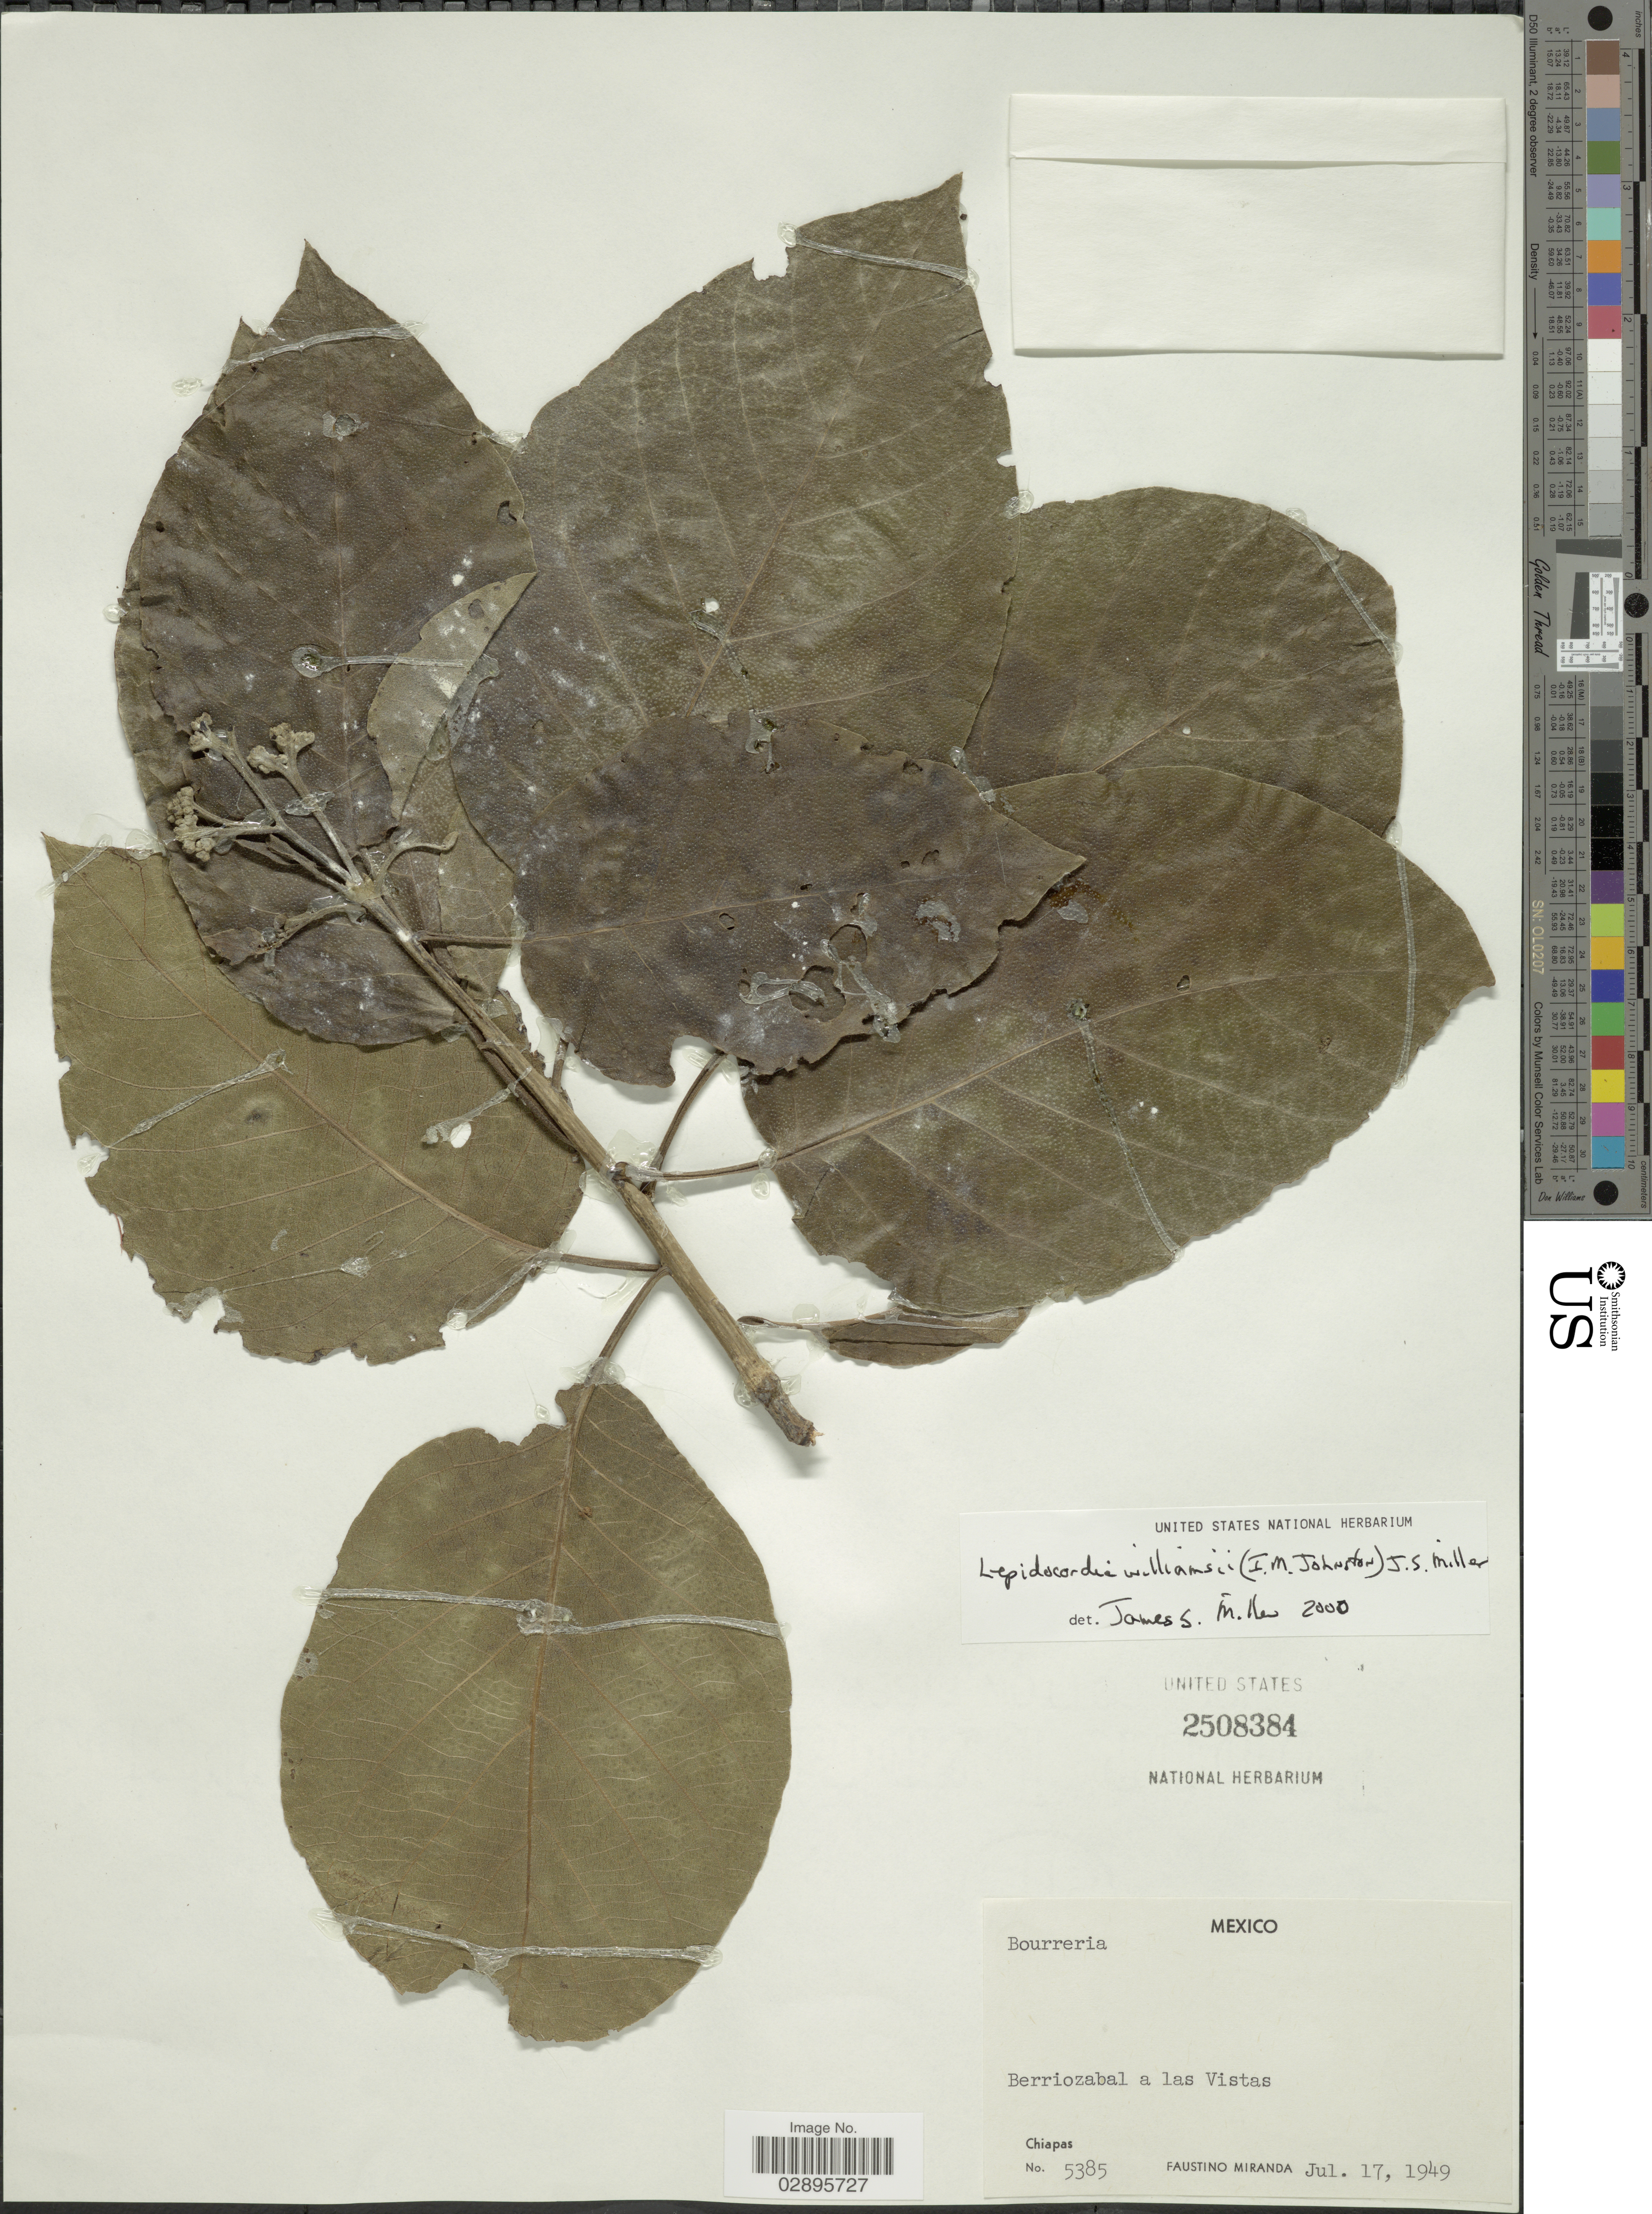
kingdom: Plantae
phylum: Tracheophyta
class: Magnoliopsida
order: Boraginales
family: Ehretiaceae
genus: Lepidocordia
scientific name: Lepidocordia sp.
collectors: F. Miranda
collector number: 5385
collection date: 1949-07-17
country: Mexico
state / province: Chiapas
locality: Berriozabal a las Vistas.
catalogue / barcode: US 2508384